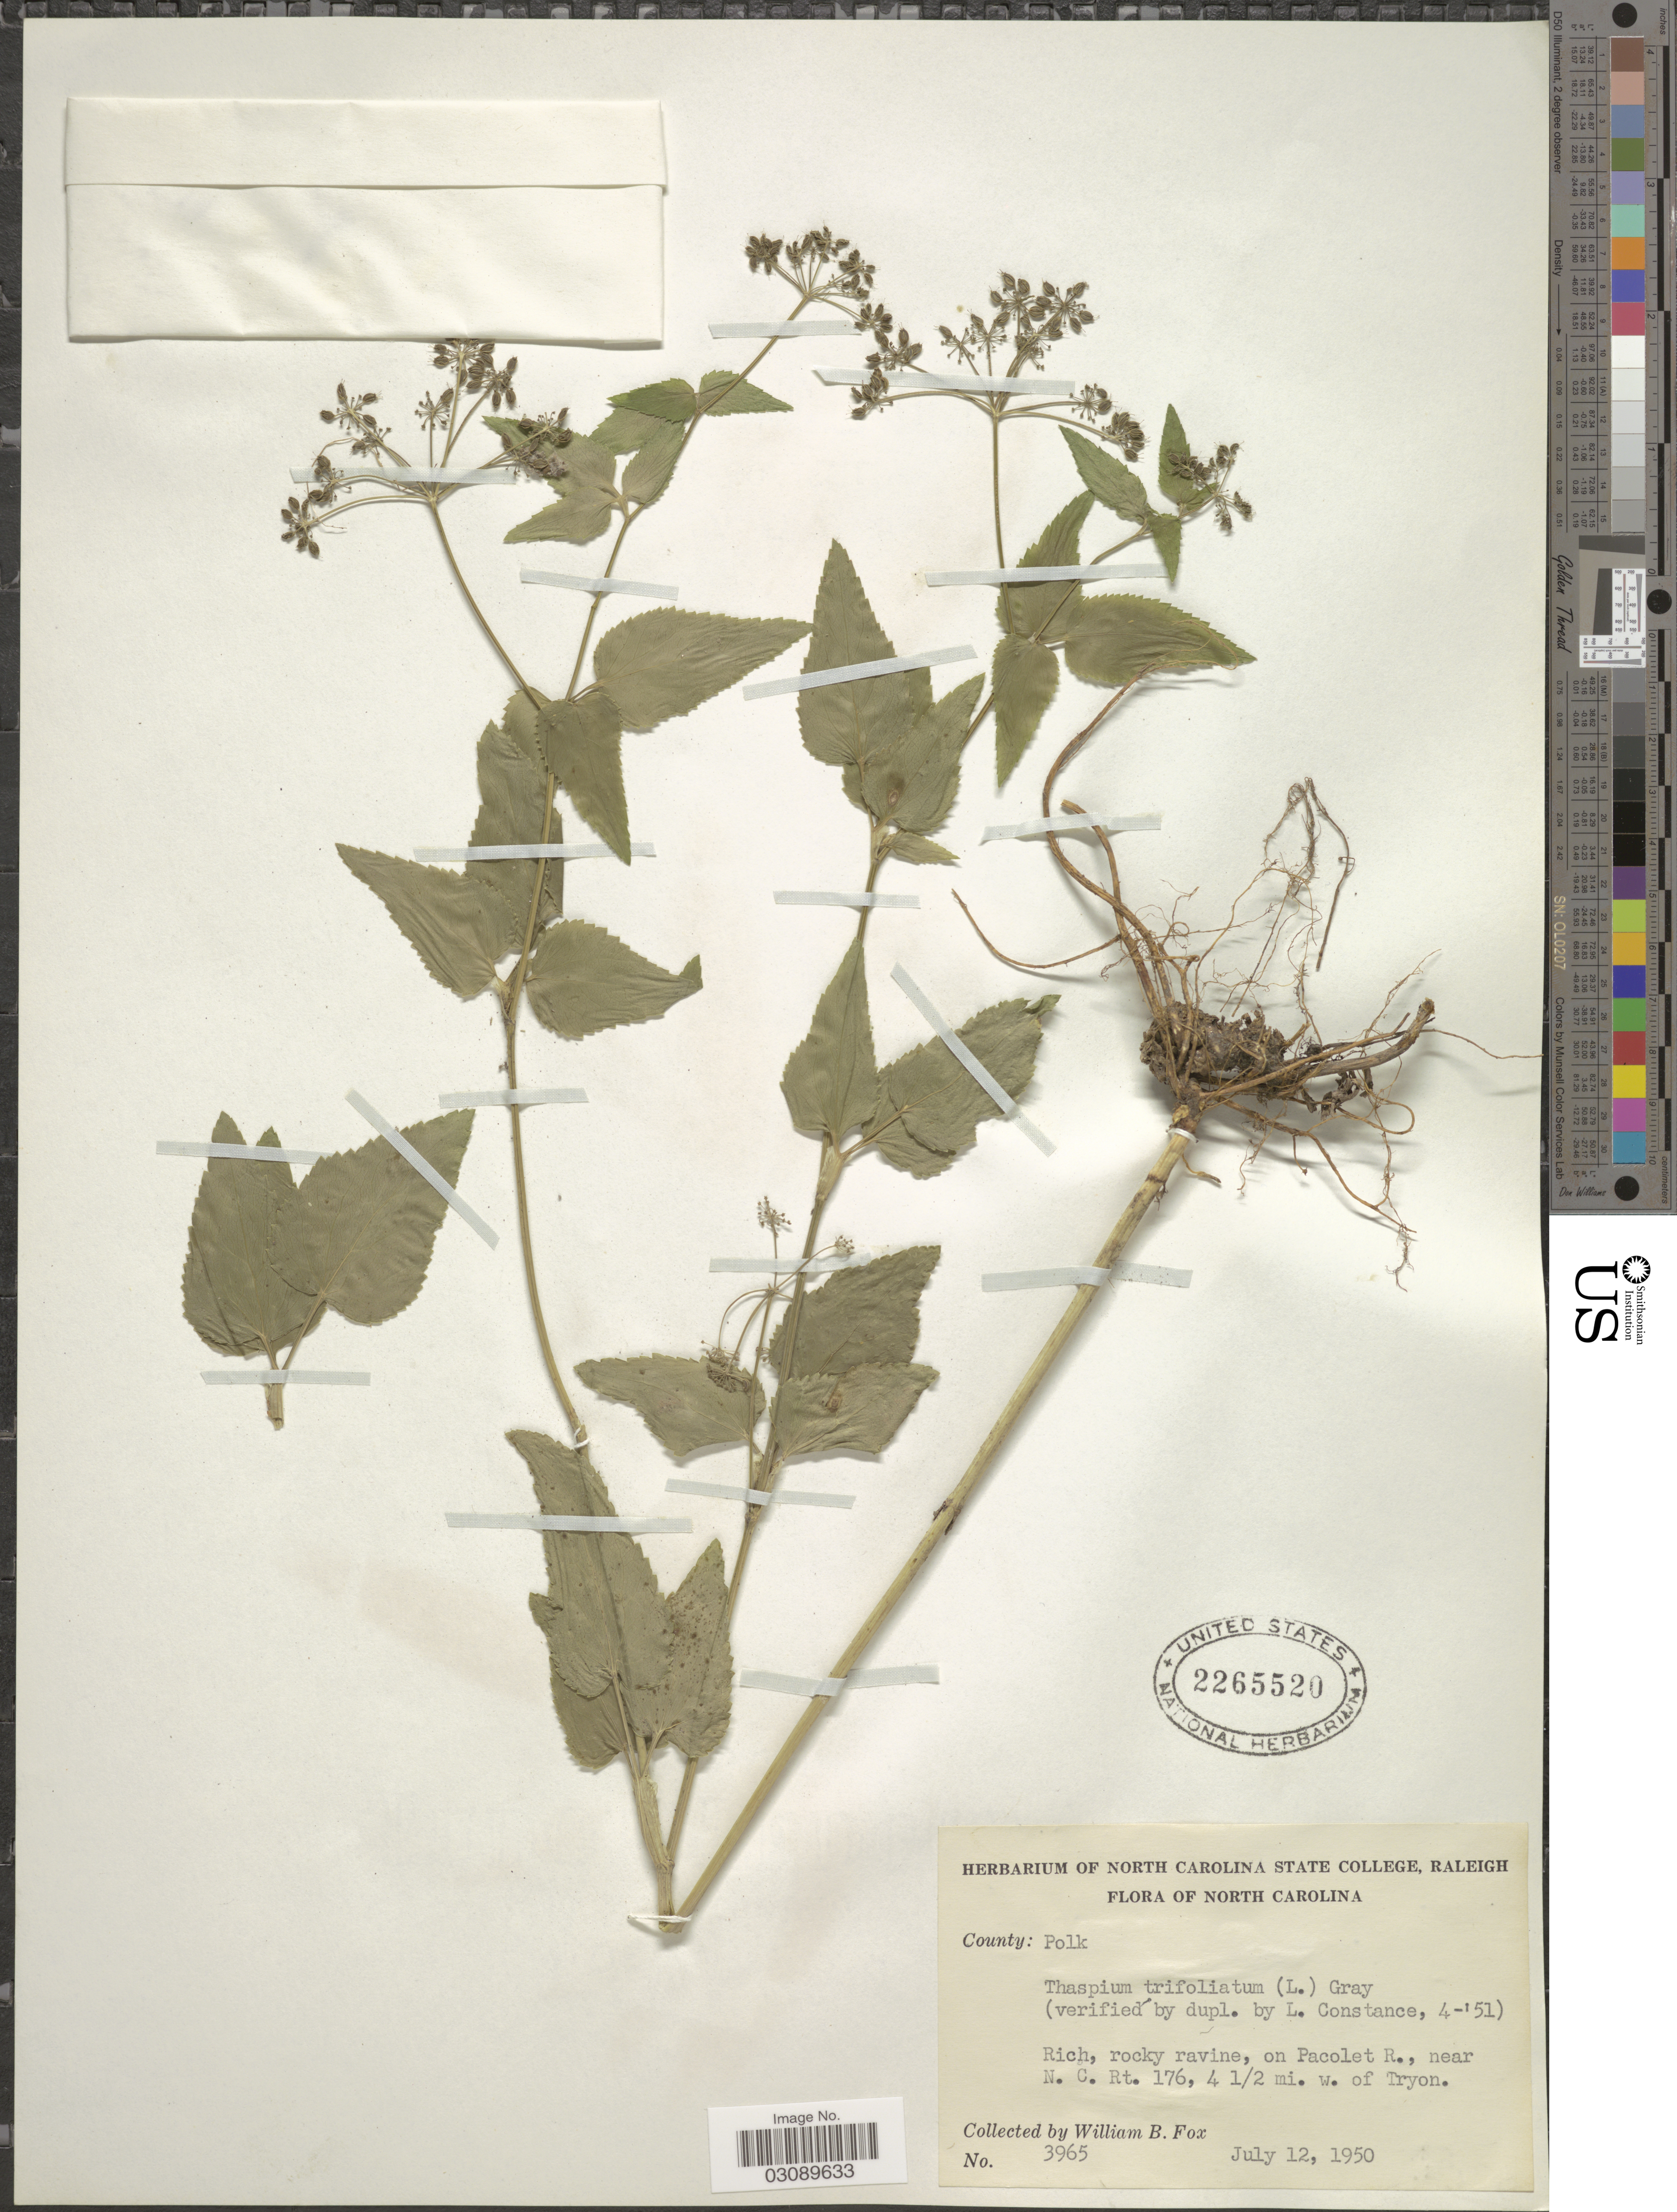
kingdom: Plantae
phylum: Tracheophyta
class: Magnoliopsida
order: Apiales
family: Apiaceae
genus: Thaspium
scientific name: Thaspium trifoliatum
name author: (L.) A. Gray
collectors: W. B. Fox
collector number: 3965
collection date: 1950-07-12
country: United States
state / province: North Carolina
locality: County: Polk. On Pacolet R., near N. C. Rt. 176, 4 1/2 mi. w. of Tryon.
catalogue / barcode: US 2265520